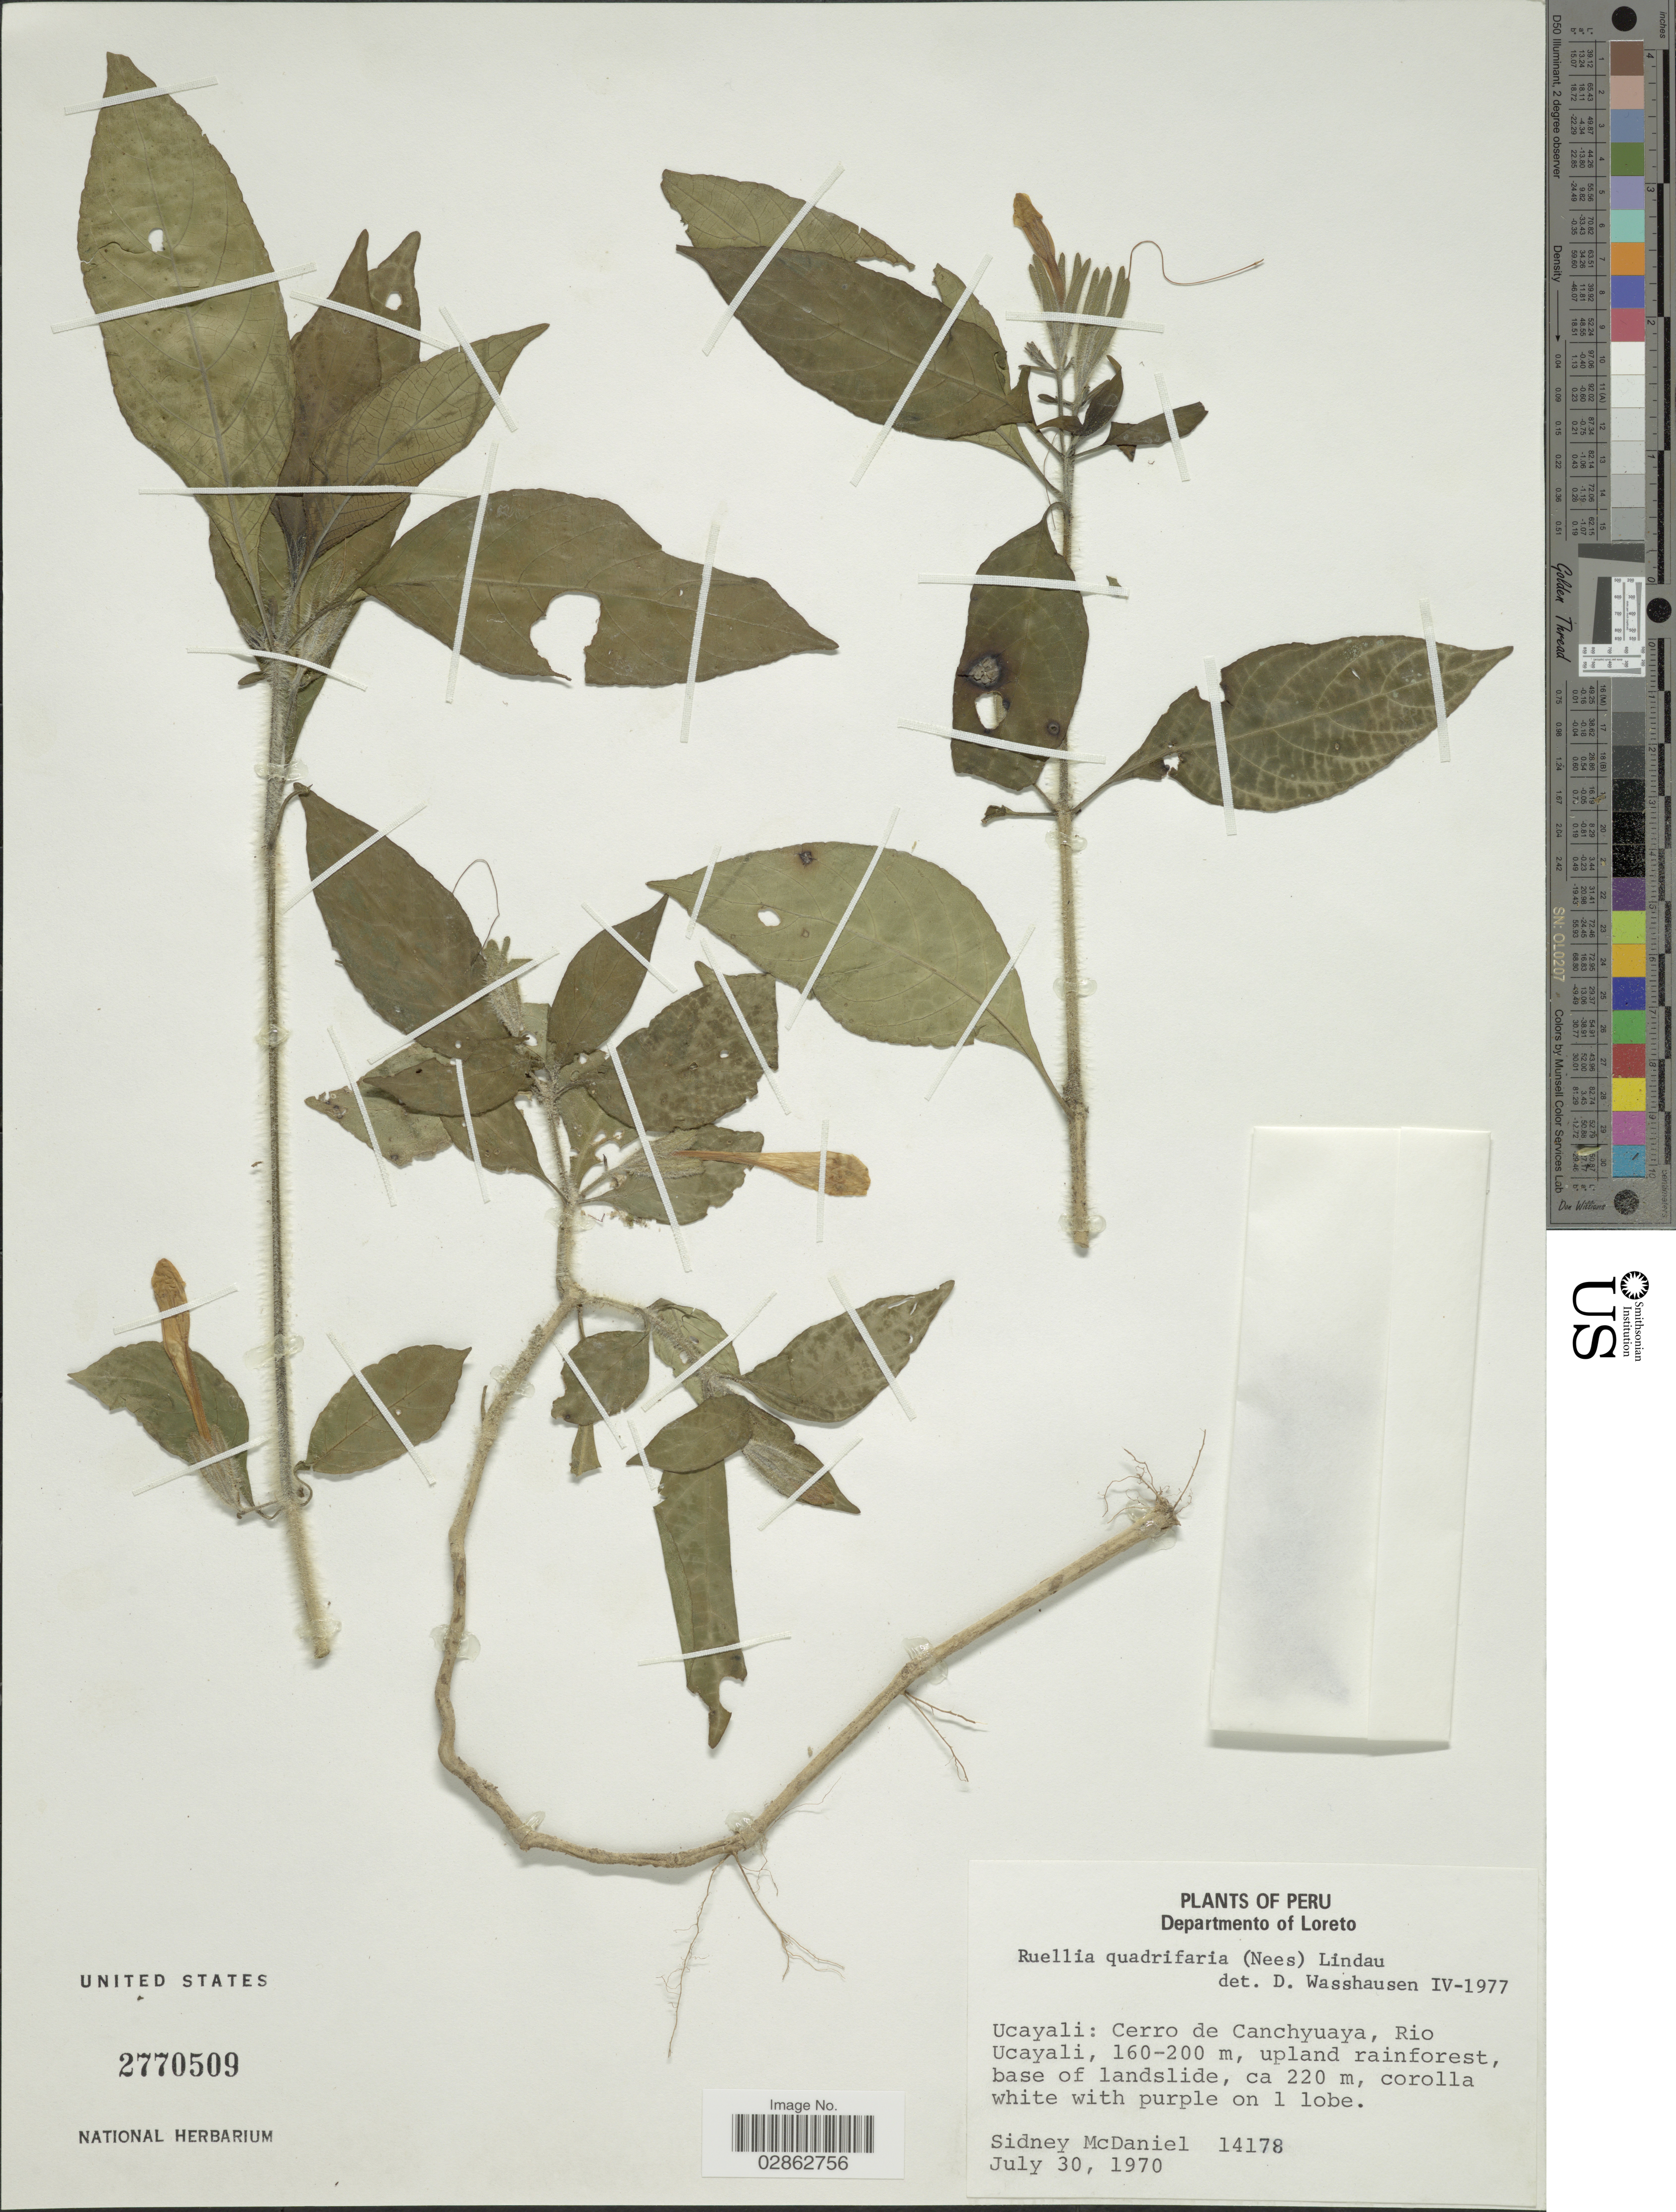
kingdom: Plantae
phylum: Tracheophyta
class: Magnoliopsida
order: Lamiales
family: Acanthaceae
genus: Ruellia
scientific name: Ruellia sp.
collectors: S. McDaniel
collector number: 14178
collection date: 1970-07-30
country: Peru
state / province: Ucayali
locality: Ucayali: Cerro de Canchyuaya, Rio Ucayali.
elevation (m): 160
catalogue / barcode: US 2770509